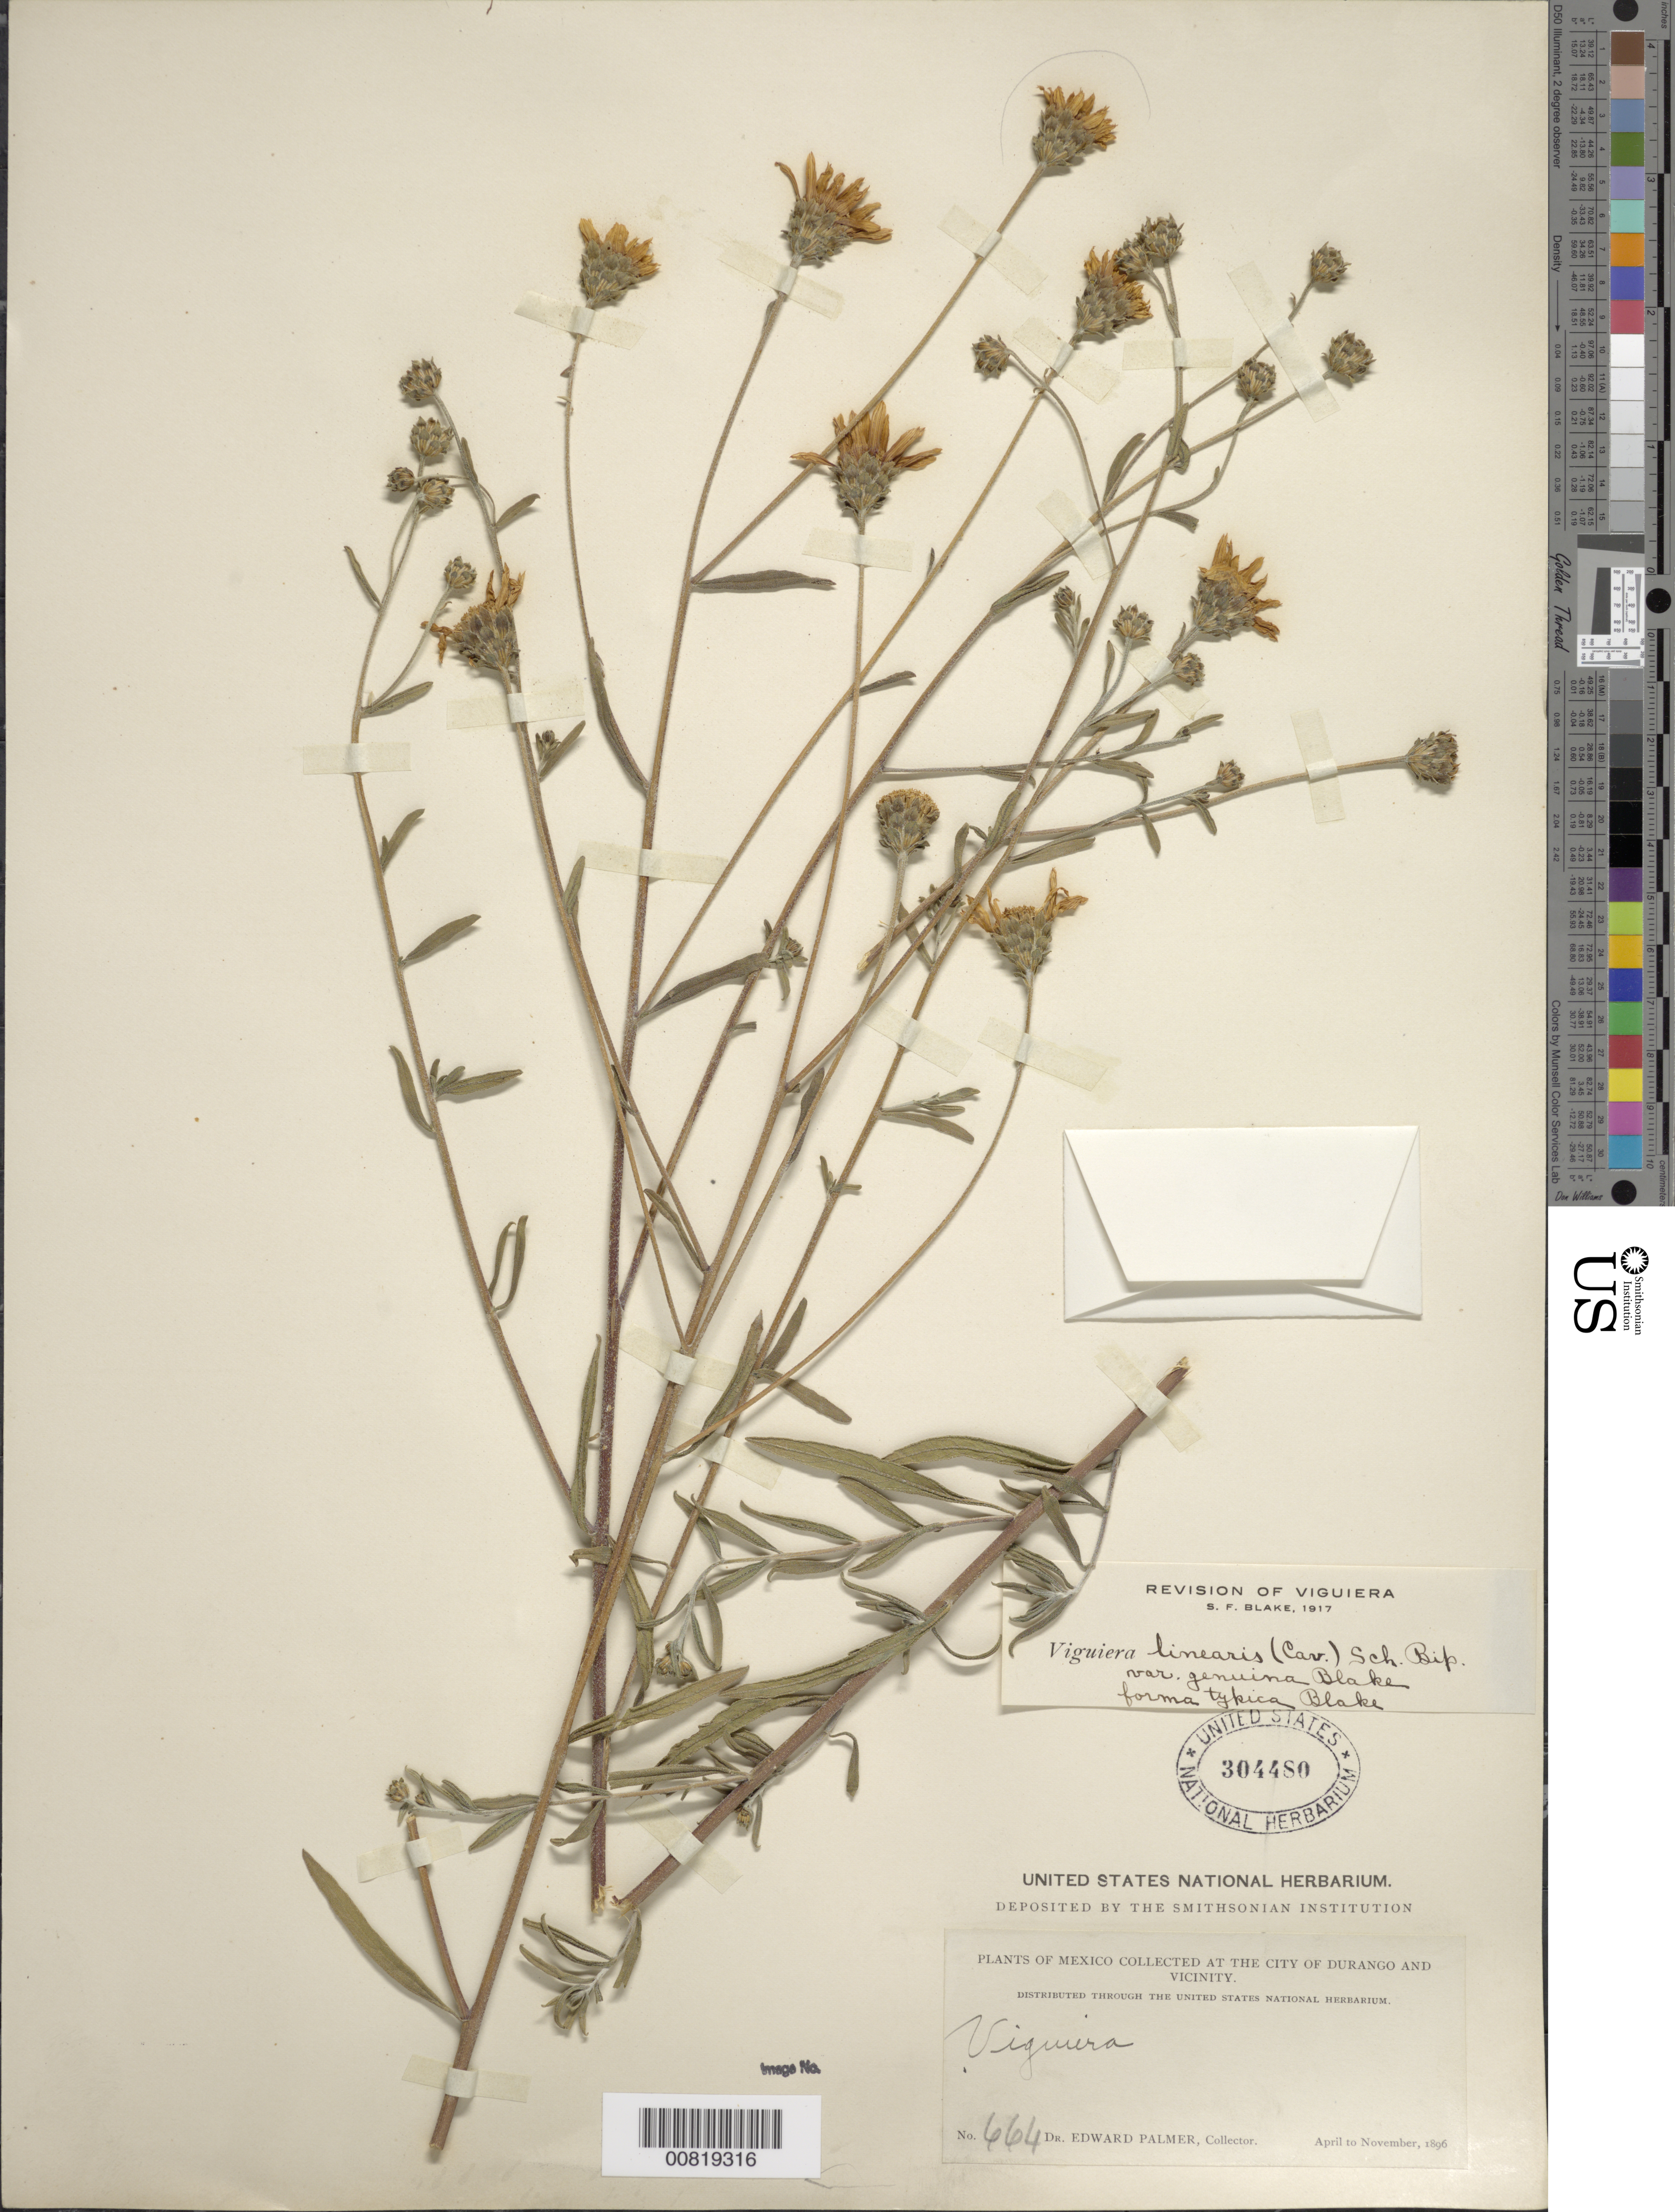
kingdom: Plantae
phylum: Tracheophyta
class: Magnoliopsida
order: Asterales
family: Asteraceae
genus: Viguiera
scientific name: Viguiera linearis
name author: (Cav.) Sch. Bip.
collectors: E. Palmer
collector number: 664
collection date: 1896-04/1896-11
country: Mexico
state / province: Durango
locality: At the City of Durango and Vicinity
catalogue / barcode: US 304480